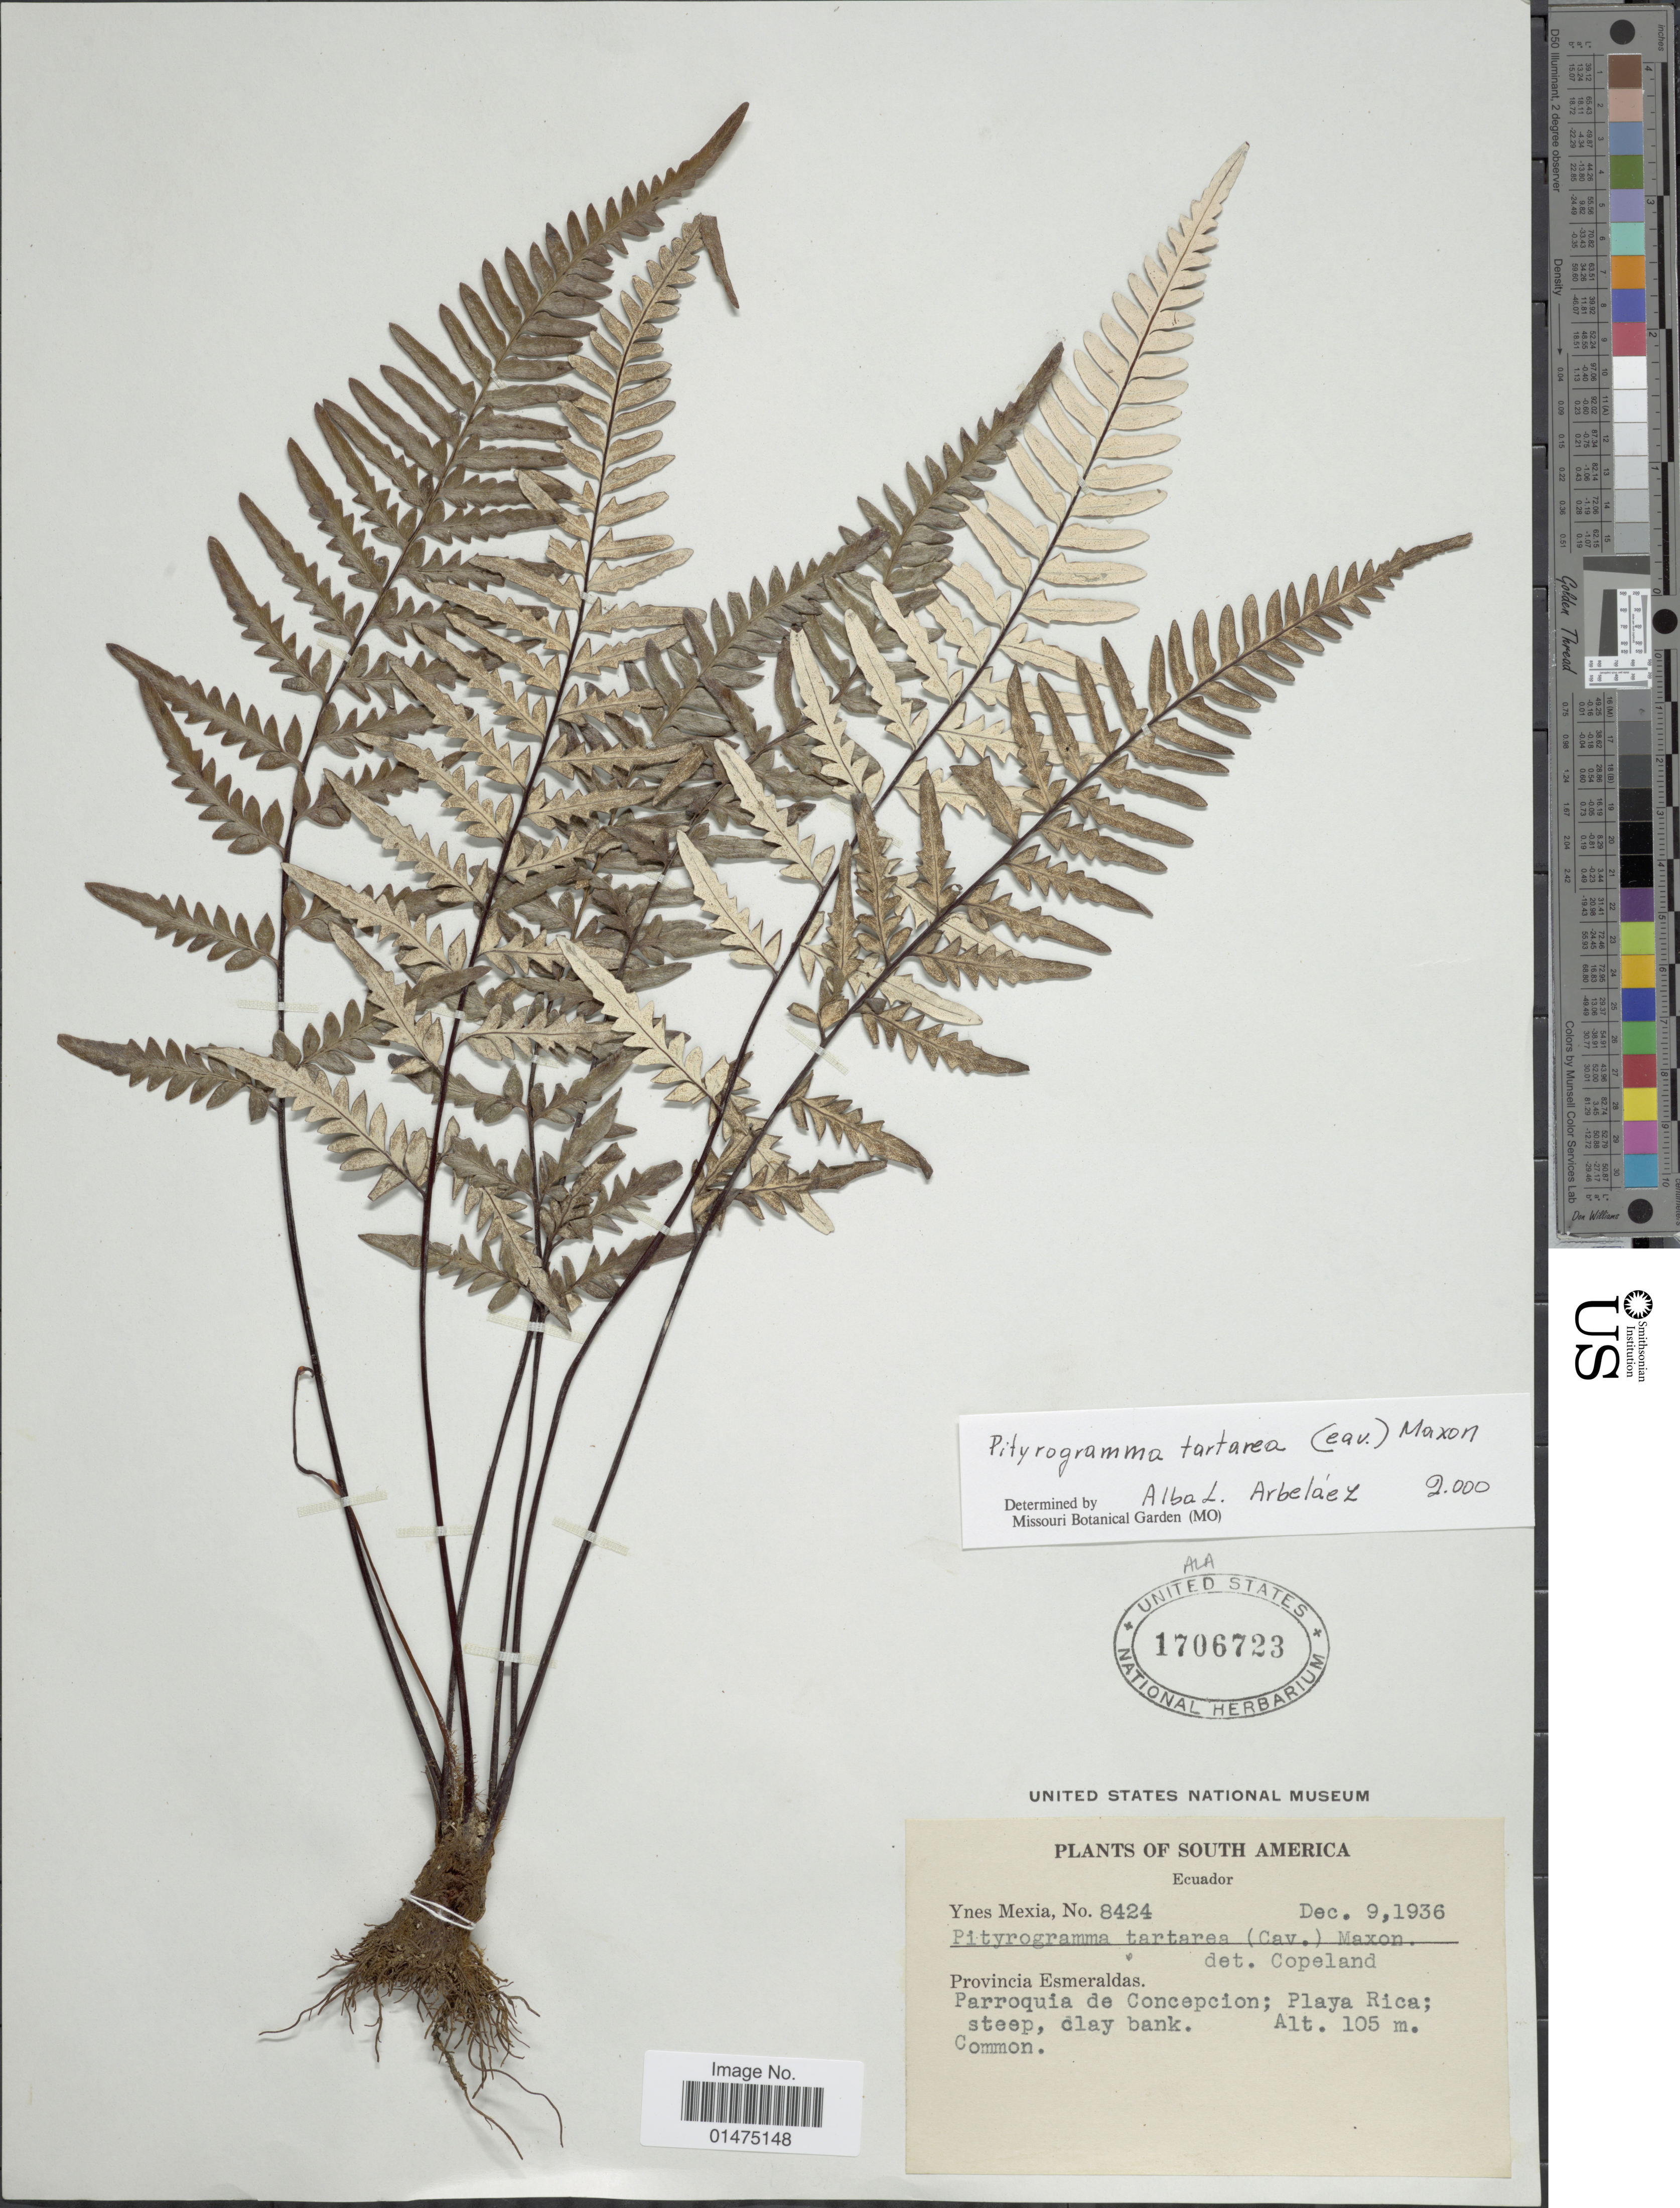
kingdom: Plantae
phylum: Tracheophyta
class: Polypodiopsida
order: Polypodiales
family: Pteridaceae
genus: Pityrogramma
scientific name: Pityrogramma tartarea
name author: (Cav.) Maxon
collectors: Y. Mexia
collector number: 8424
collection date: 1936-12-09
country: Ecuador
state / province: Esmeraldas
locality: Parroquia de Concepcion, Playa Rica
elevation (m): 105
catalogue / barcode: US 1706723